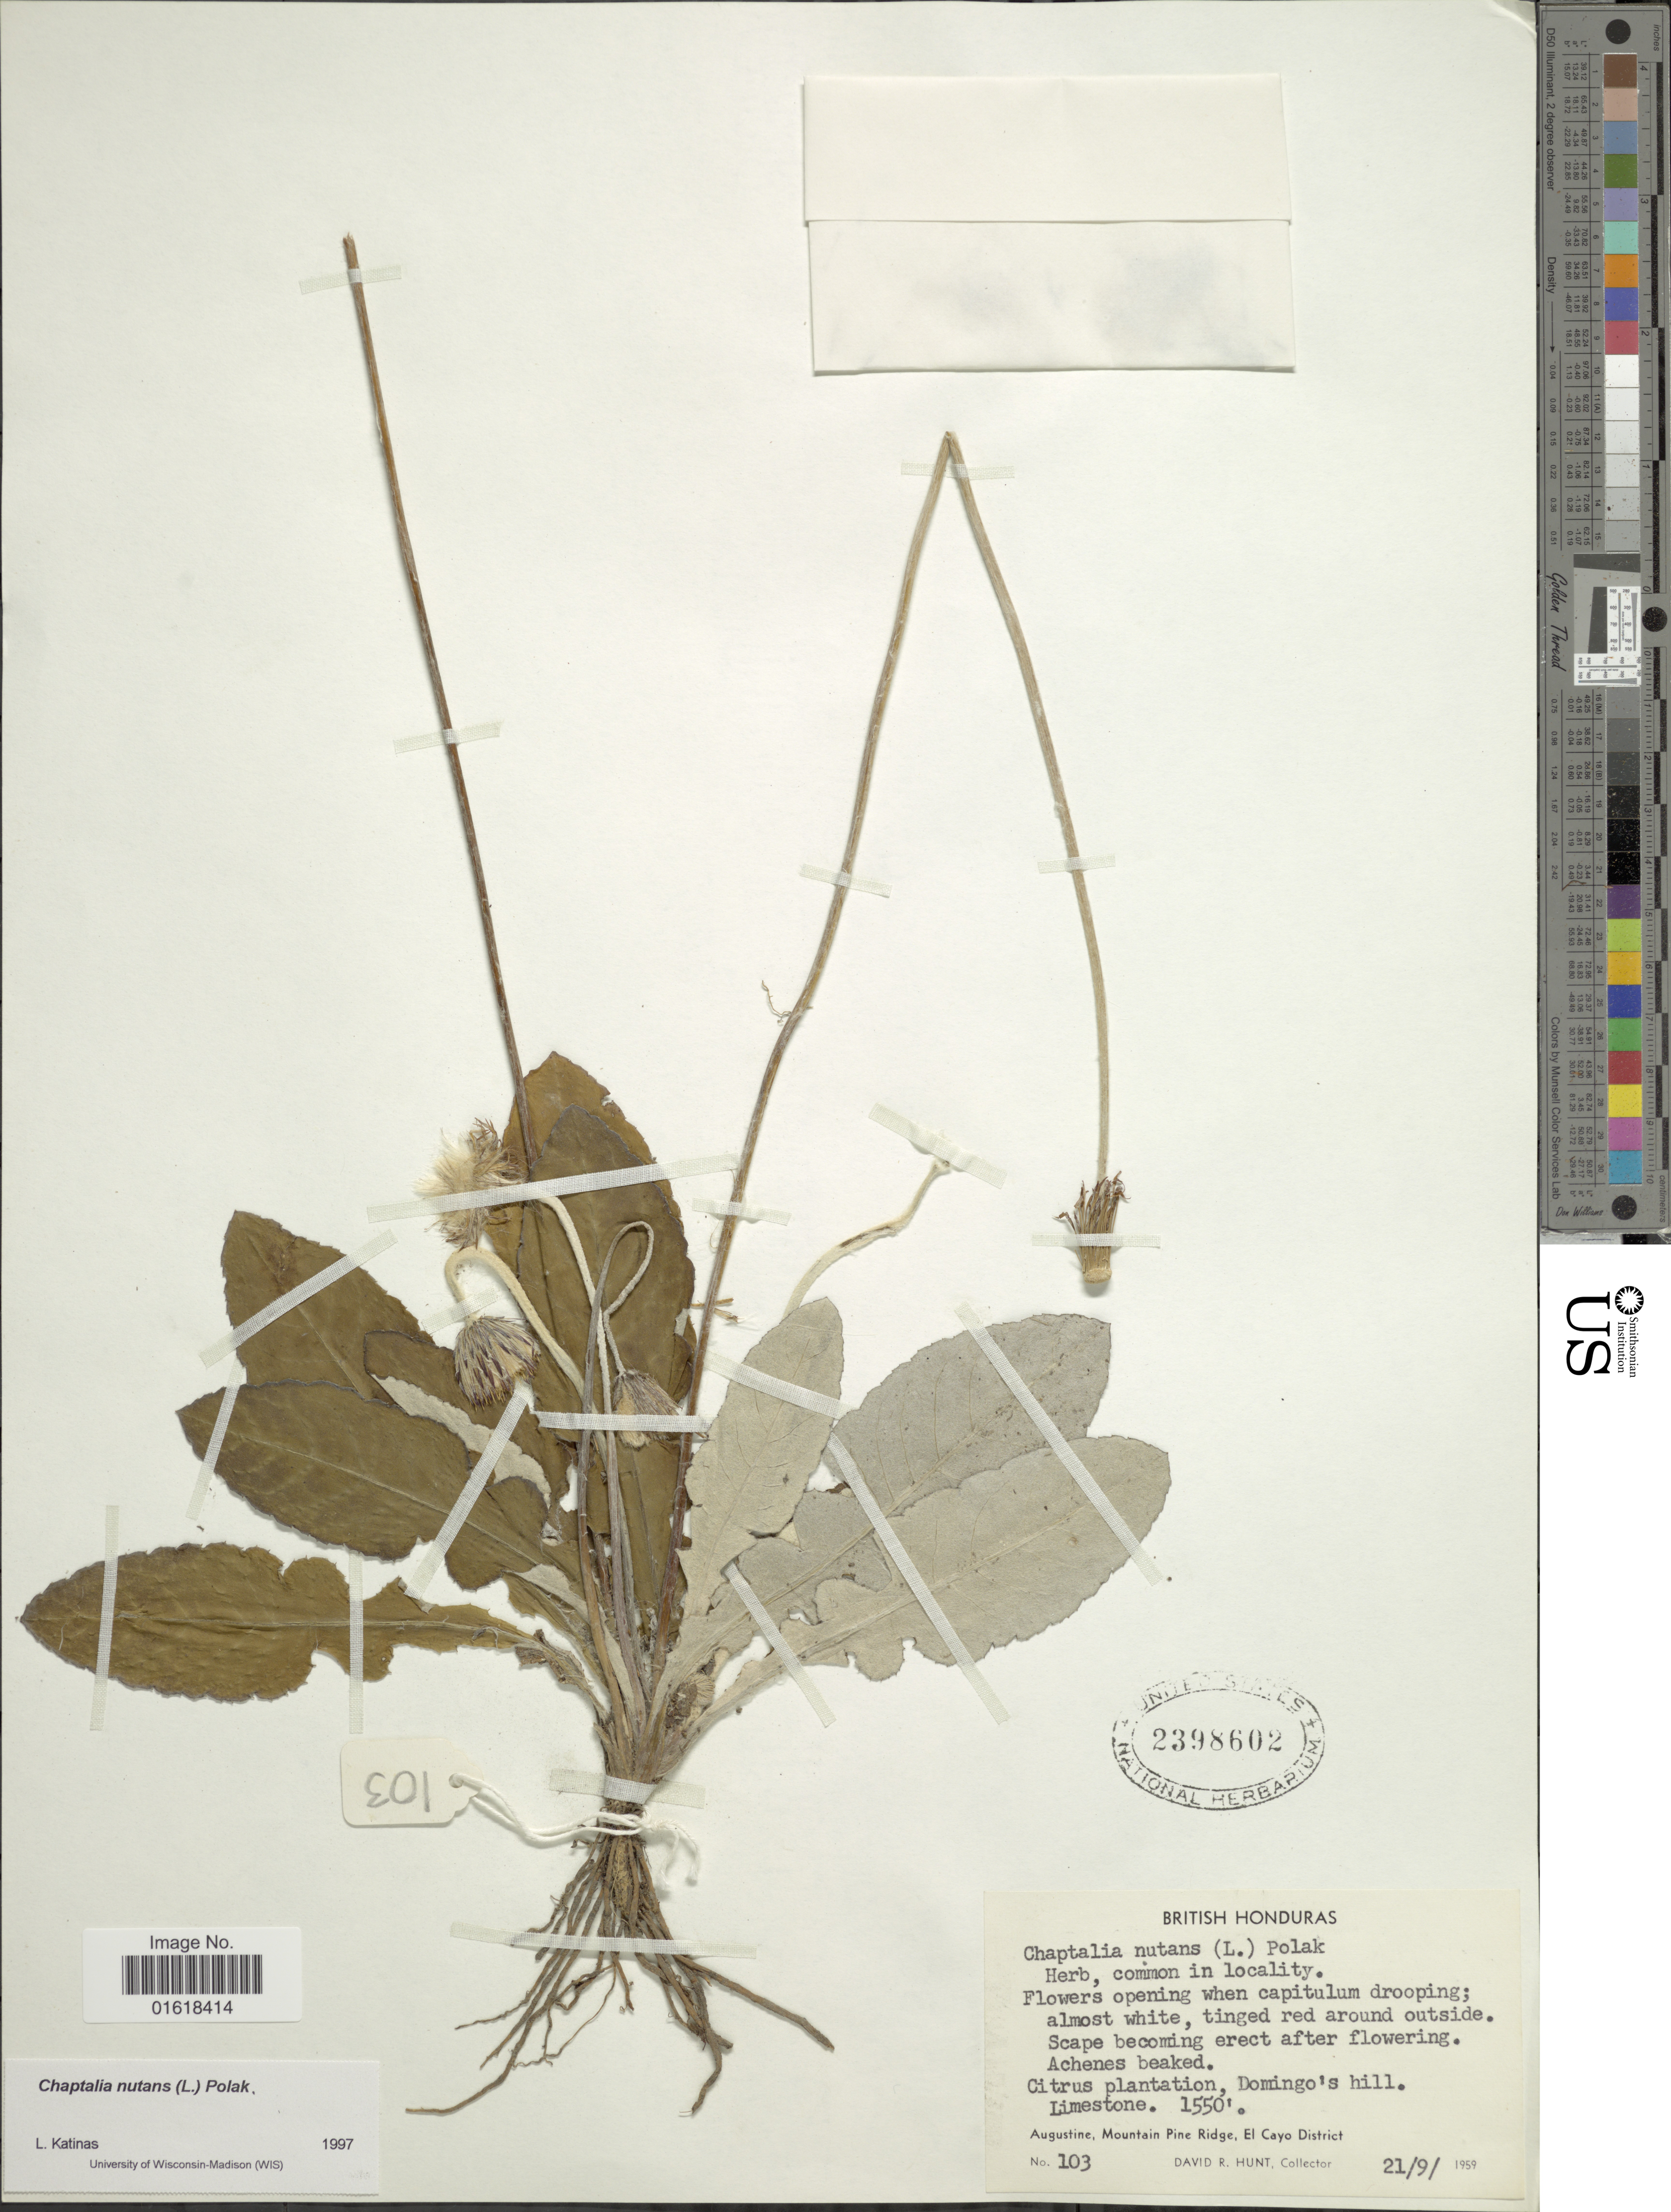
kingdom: Plantae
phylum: Tracheophyta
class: Magnoliopsida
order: Asterales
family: Asteraceae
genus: Chaptalia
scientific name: Chaptalia nutans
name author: (L.) Pol.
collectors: D. R. Hunt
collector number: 103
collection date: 1959-09-21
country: Belize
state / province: Cayo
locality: British Honduras. Augustine, Mountain Pine Ridge, El Cato District. Citrus plantation, Domingo's hill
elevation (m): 472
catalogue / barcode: US 2398602